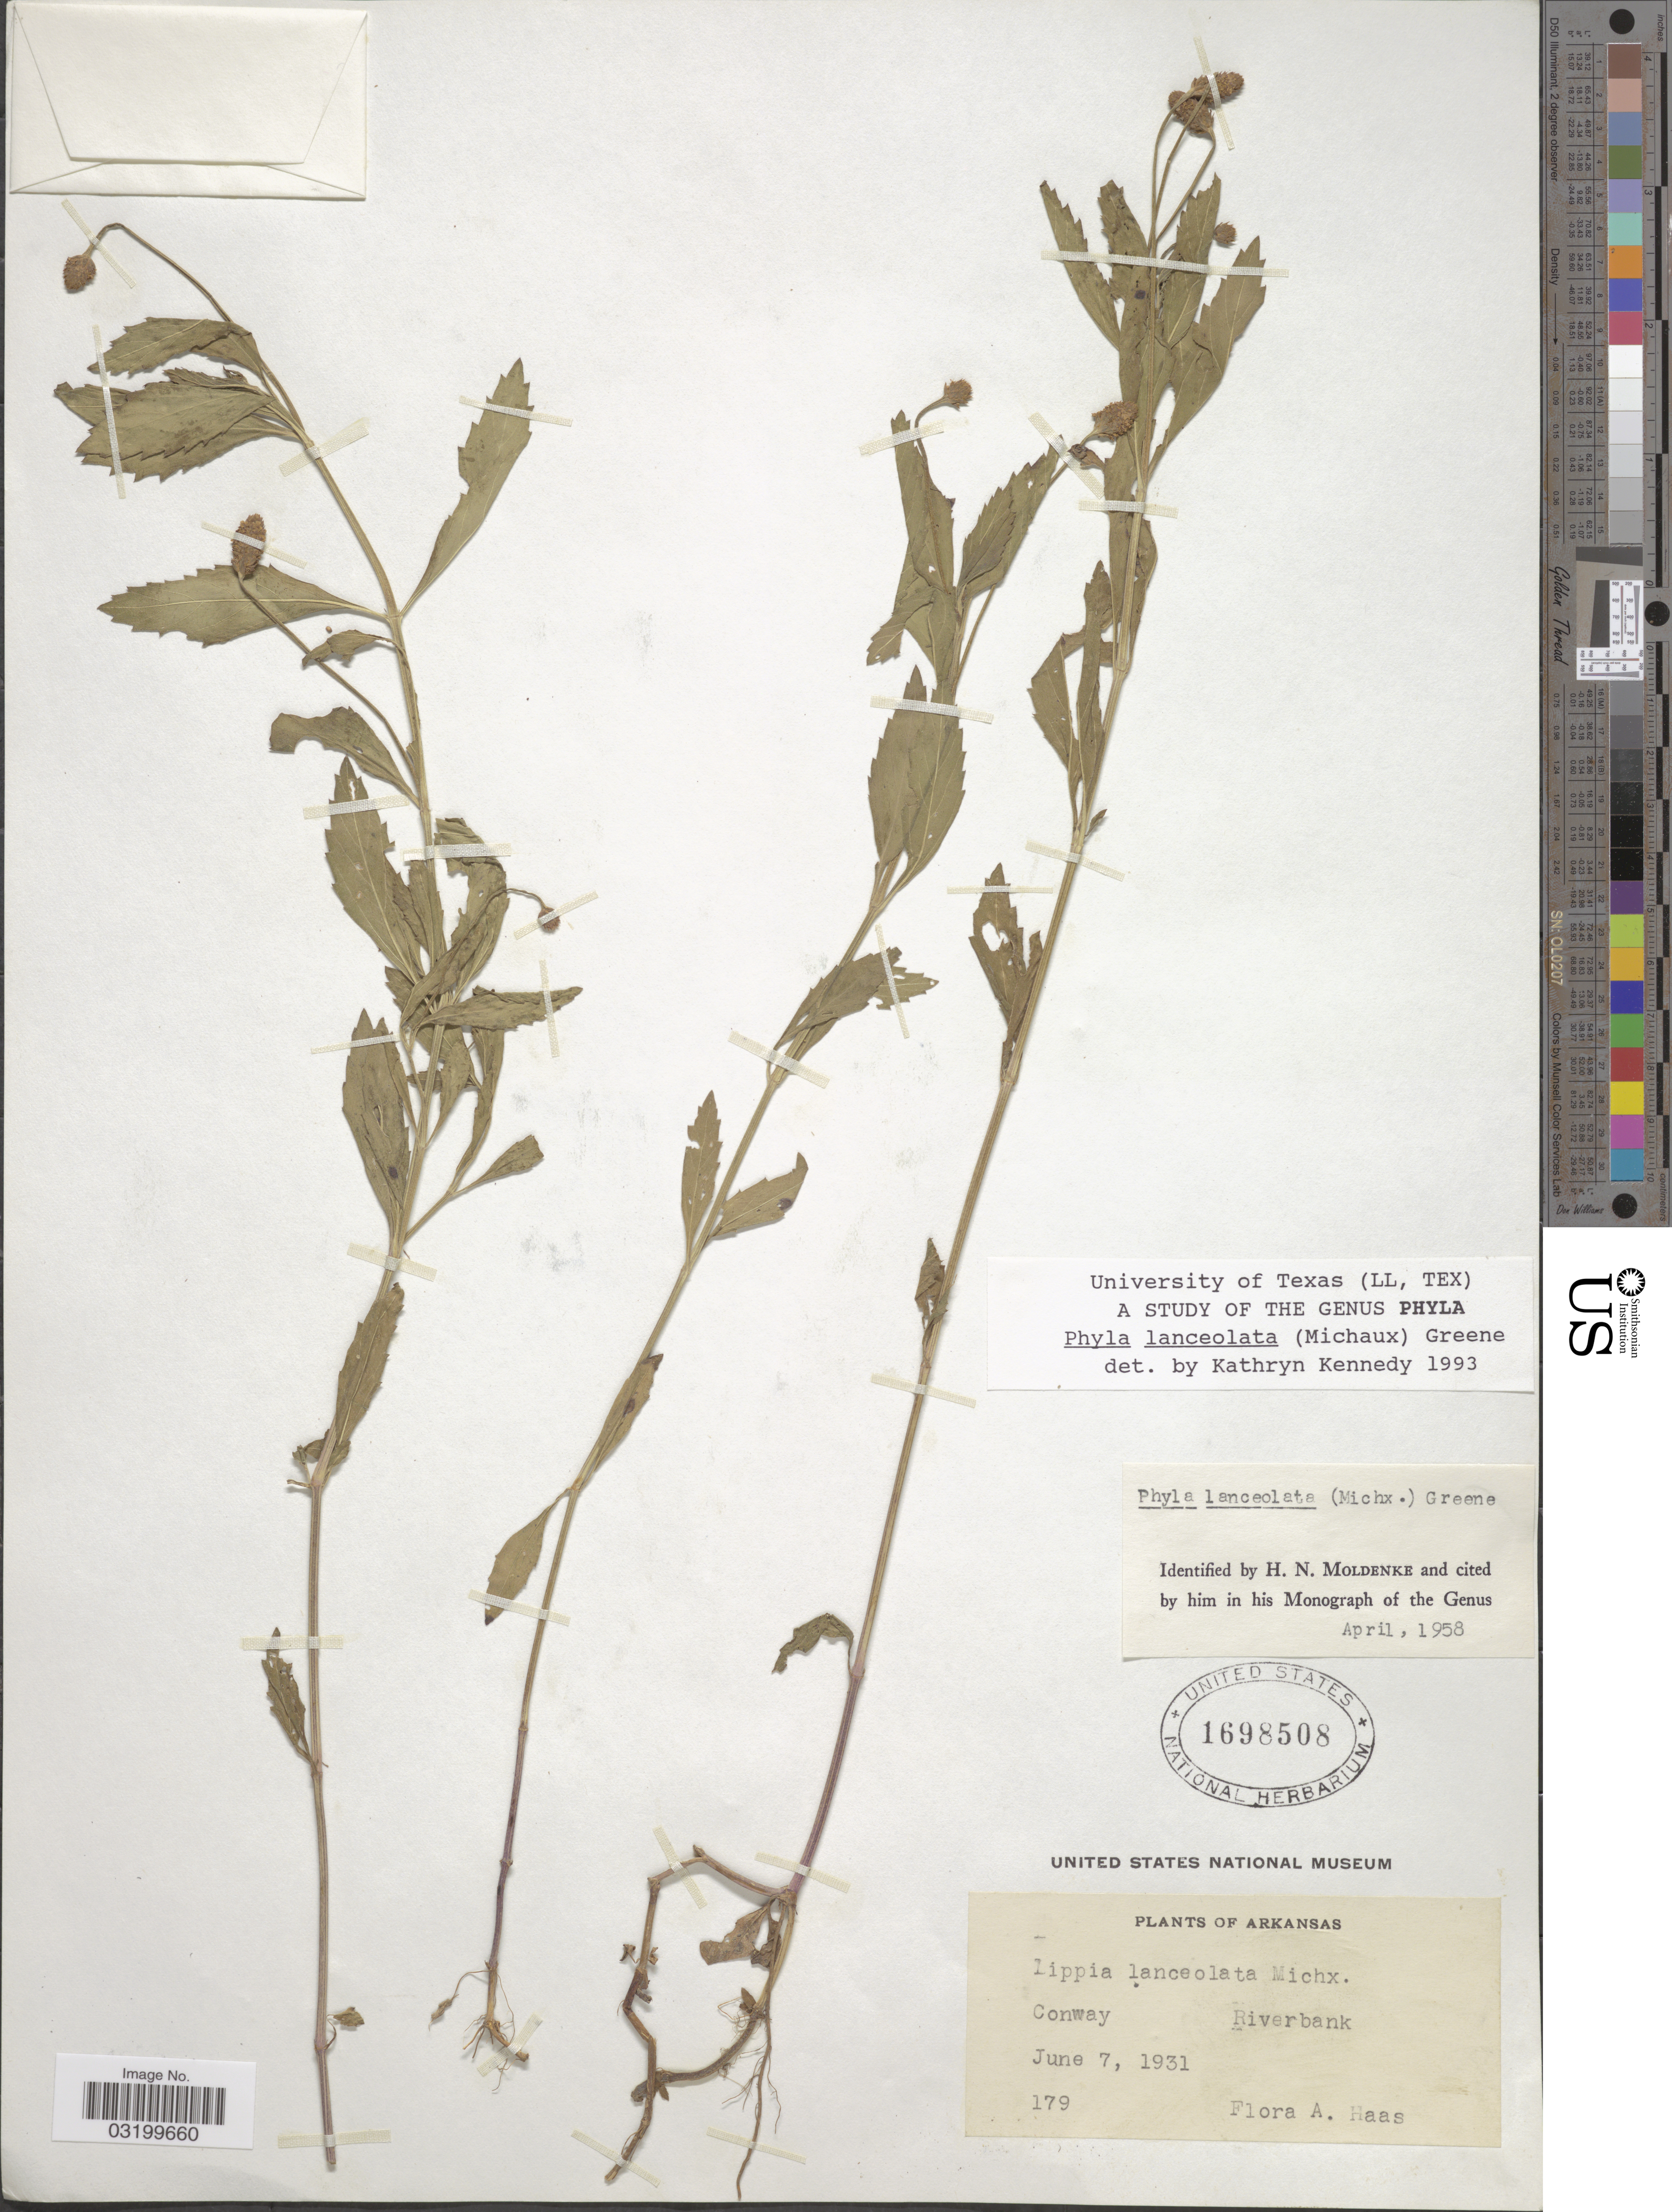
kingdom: Plantae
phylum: Tracheophyta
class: Magnoliopsida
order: Lamiales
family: Verbenaceae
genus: Phyla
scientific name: Phyla lanceolata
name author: (Michx.) Greene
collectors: F. A. Haas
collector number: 179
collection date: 1931-06-07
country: United States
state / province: Arkansas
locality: Conway. Riverbank.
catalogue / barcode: US 1698508